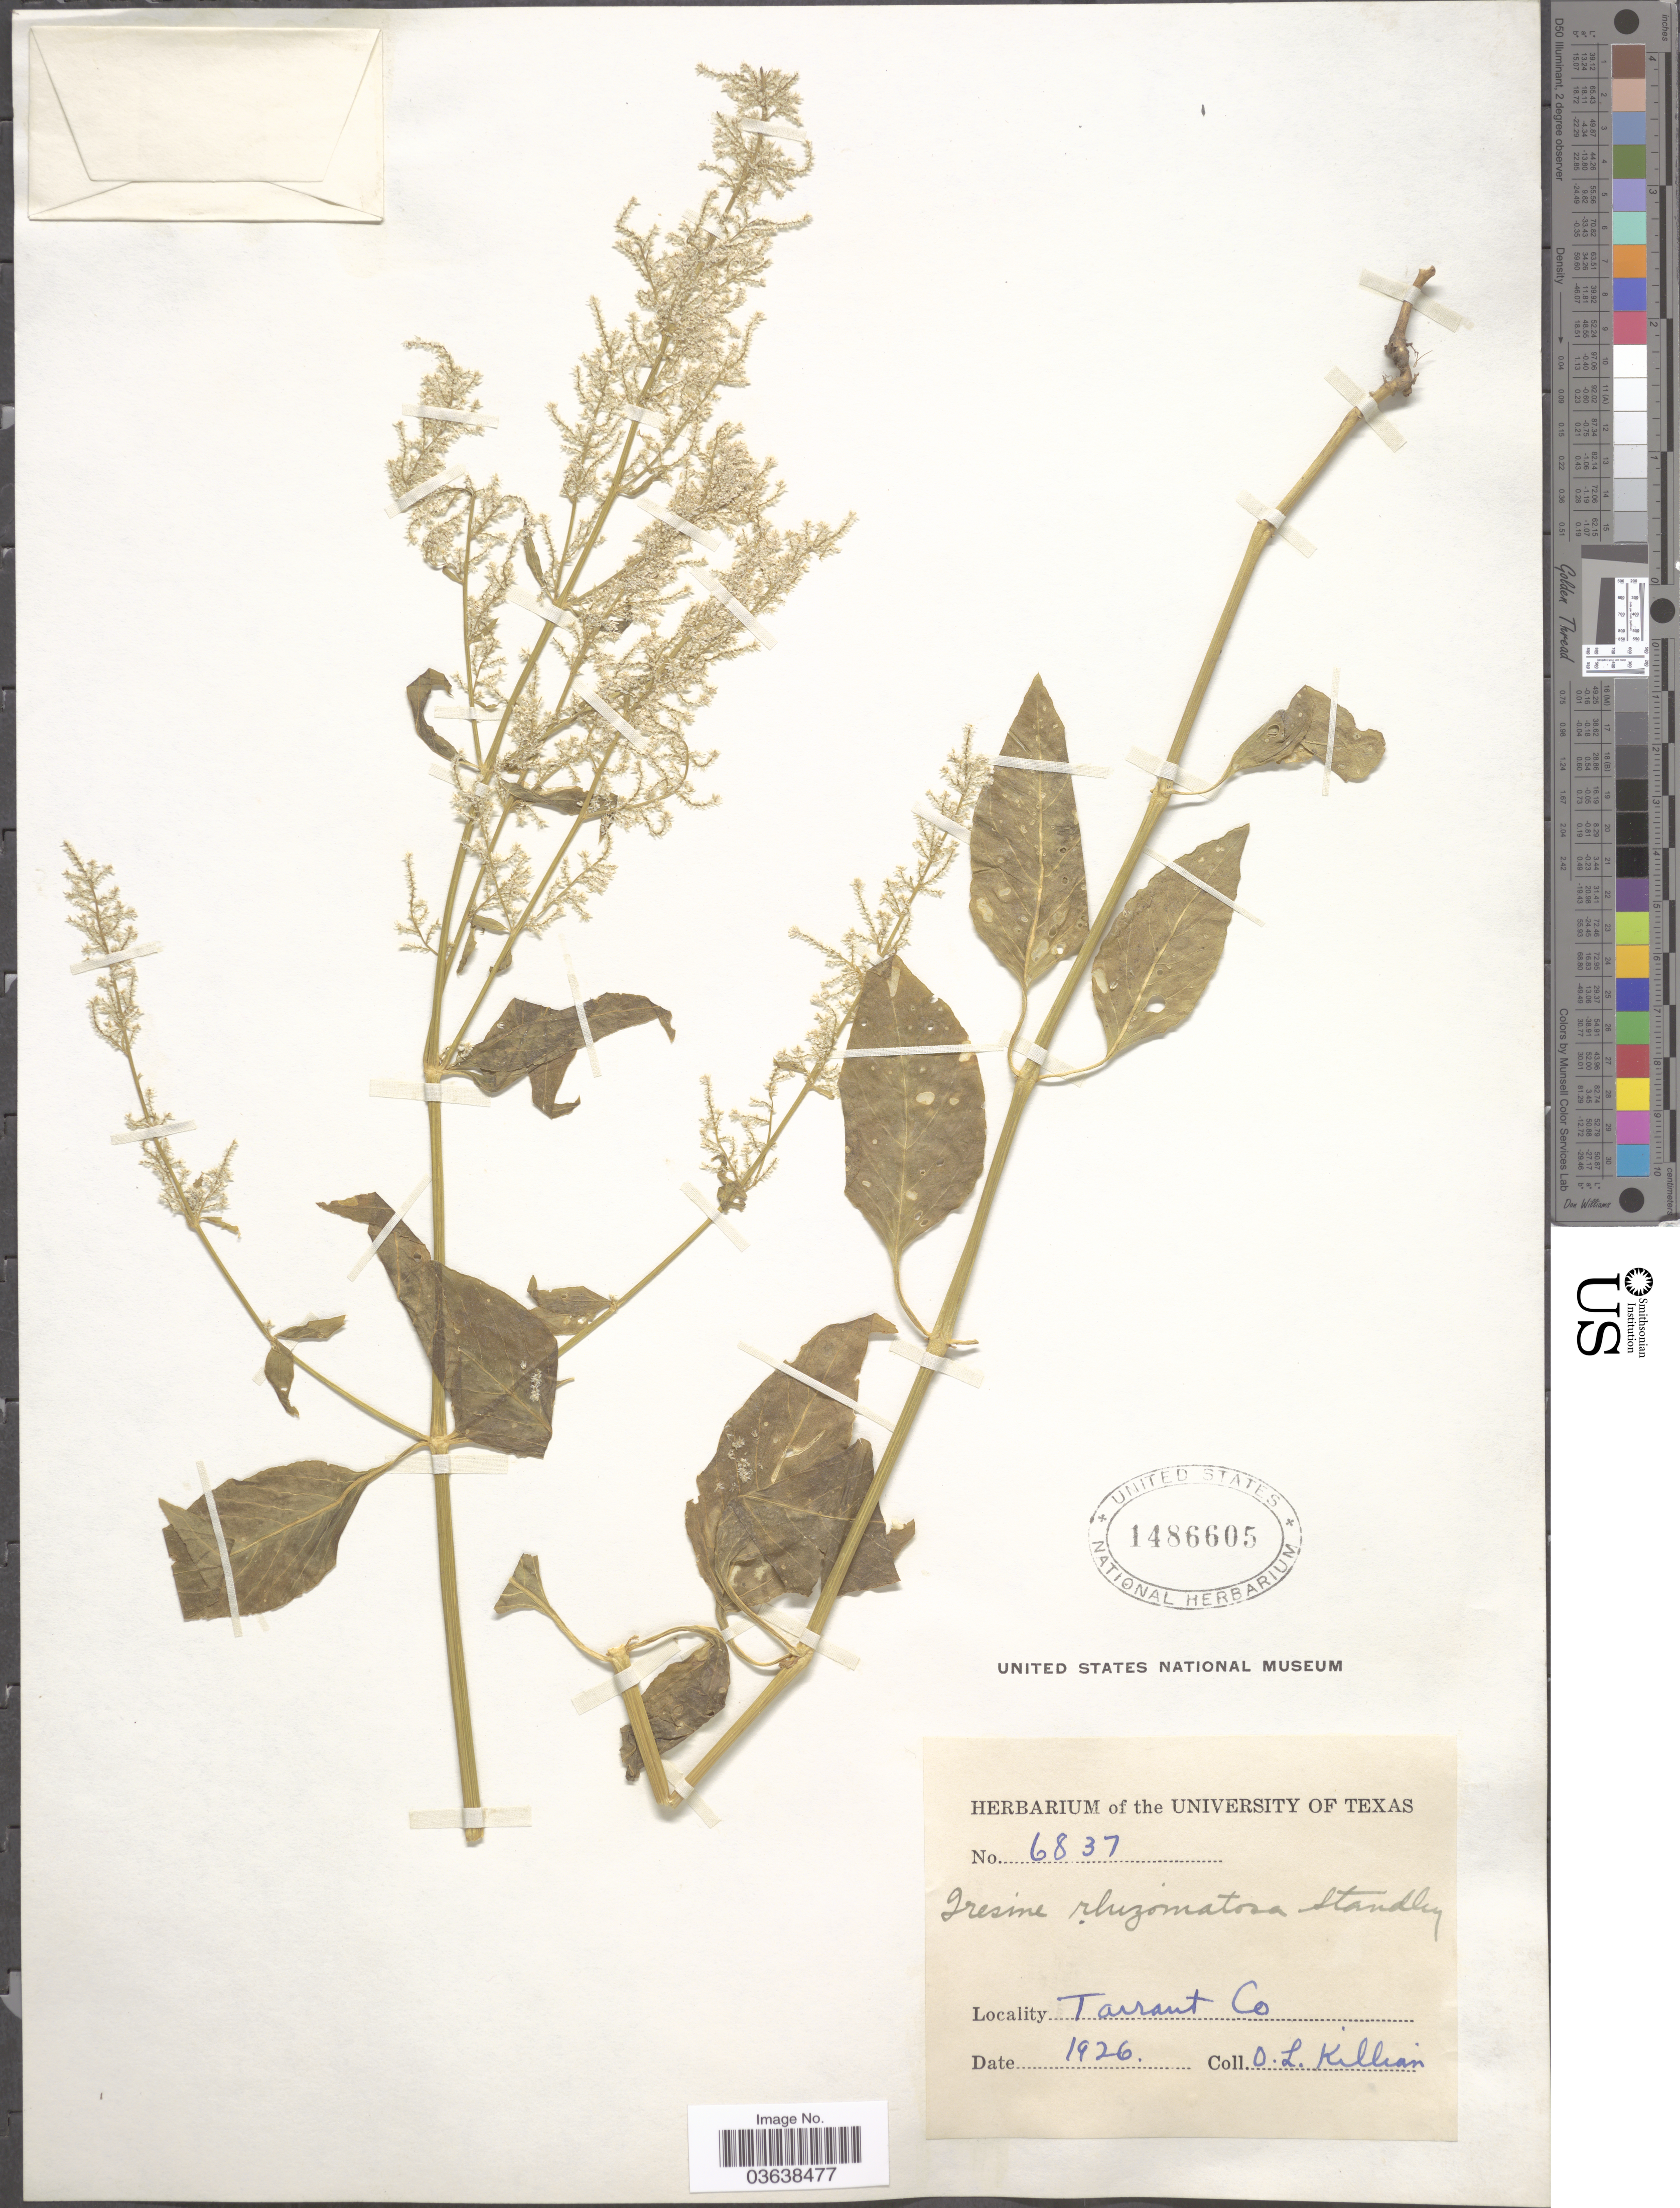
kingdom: Plantae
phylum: Tracheophyta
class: Magnoliopsida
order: Caryophyllales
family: Amaranthaceae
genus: Iresine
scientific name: Iresine rhizomatosa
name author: Standl.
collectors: O. Killian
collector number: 6837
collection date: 1926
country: United States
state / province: Texas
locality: Tarrant Co.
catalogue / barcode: US 1486605